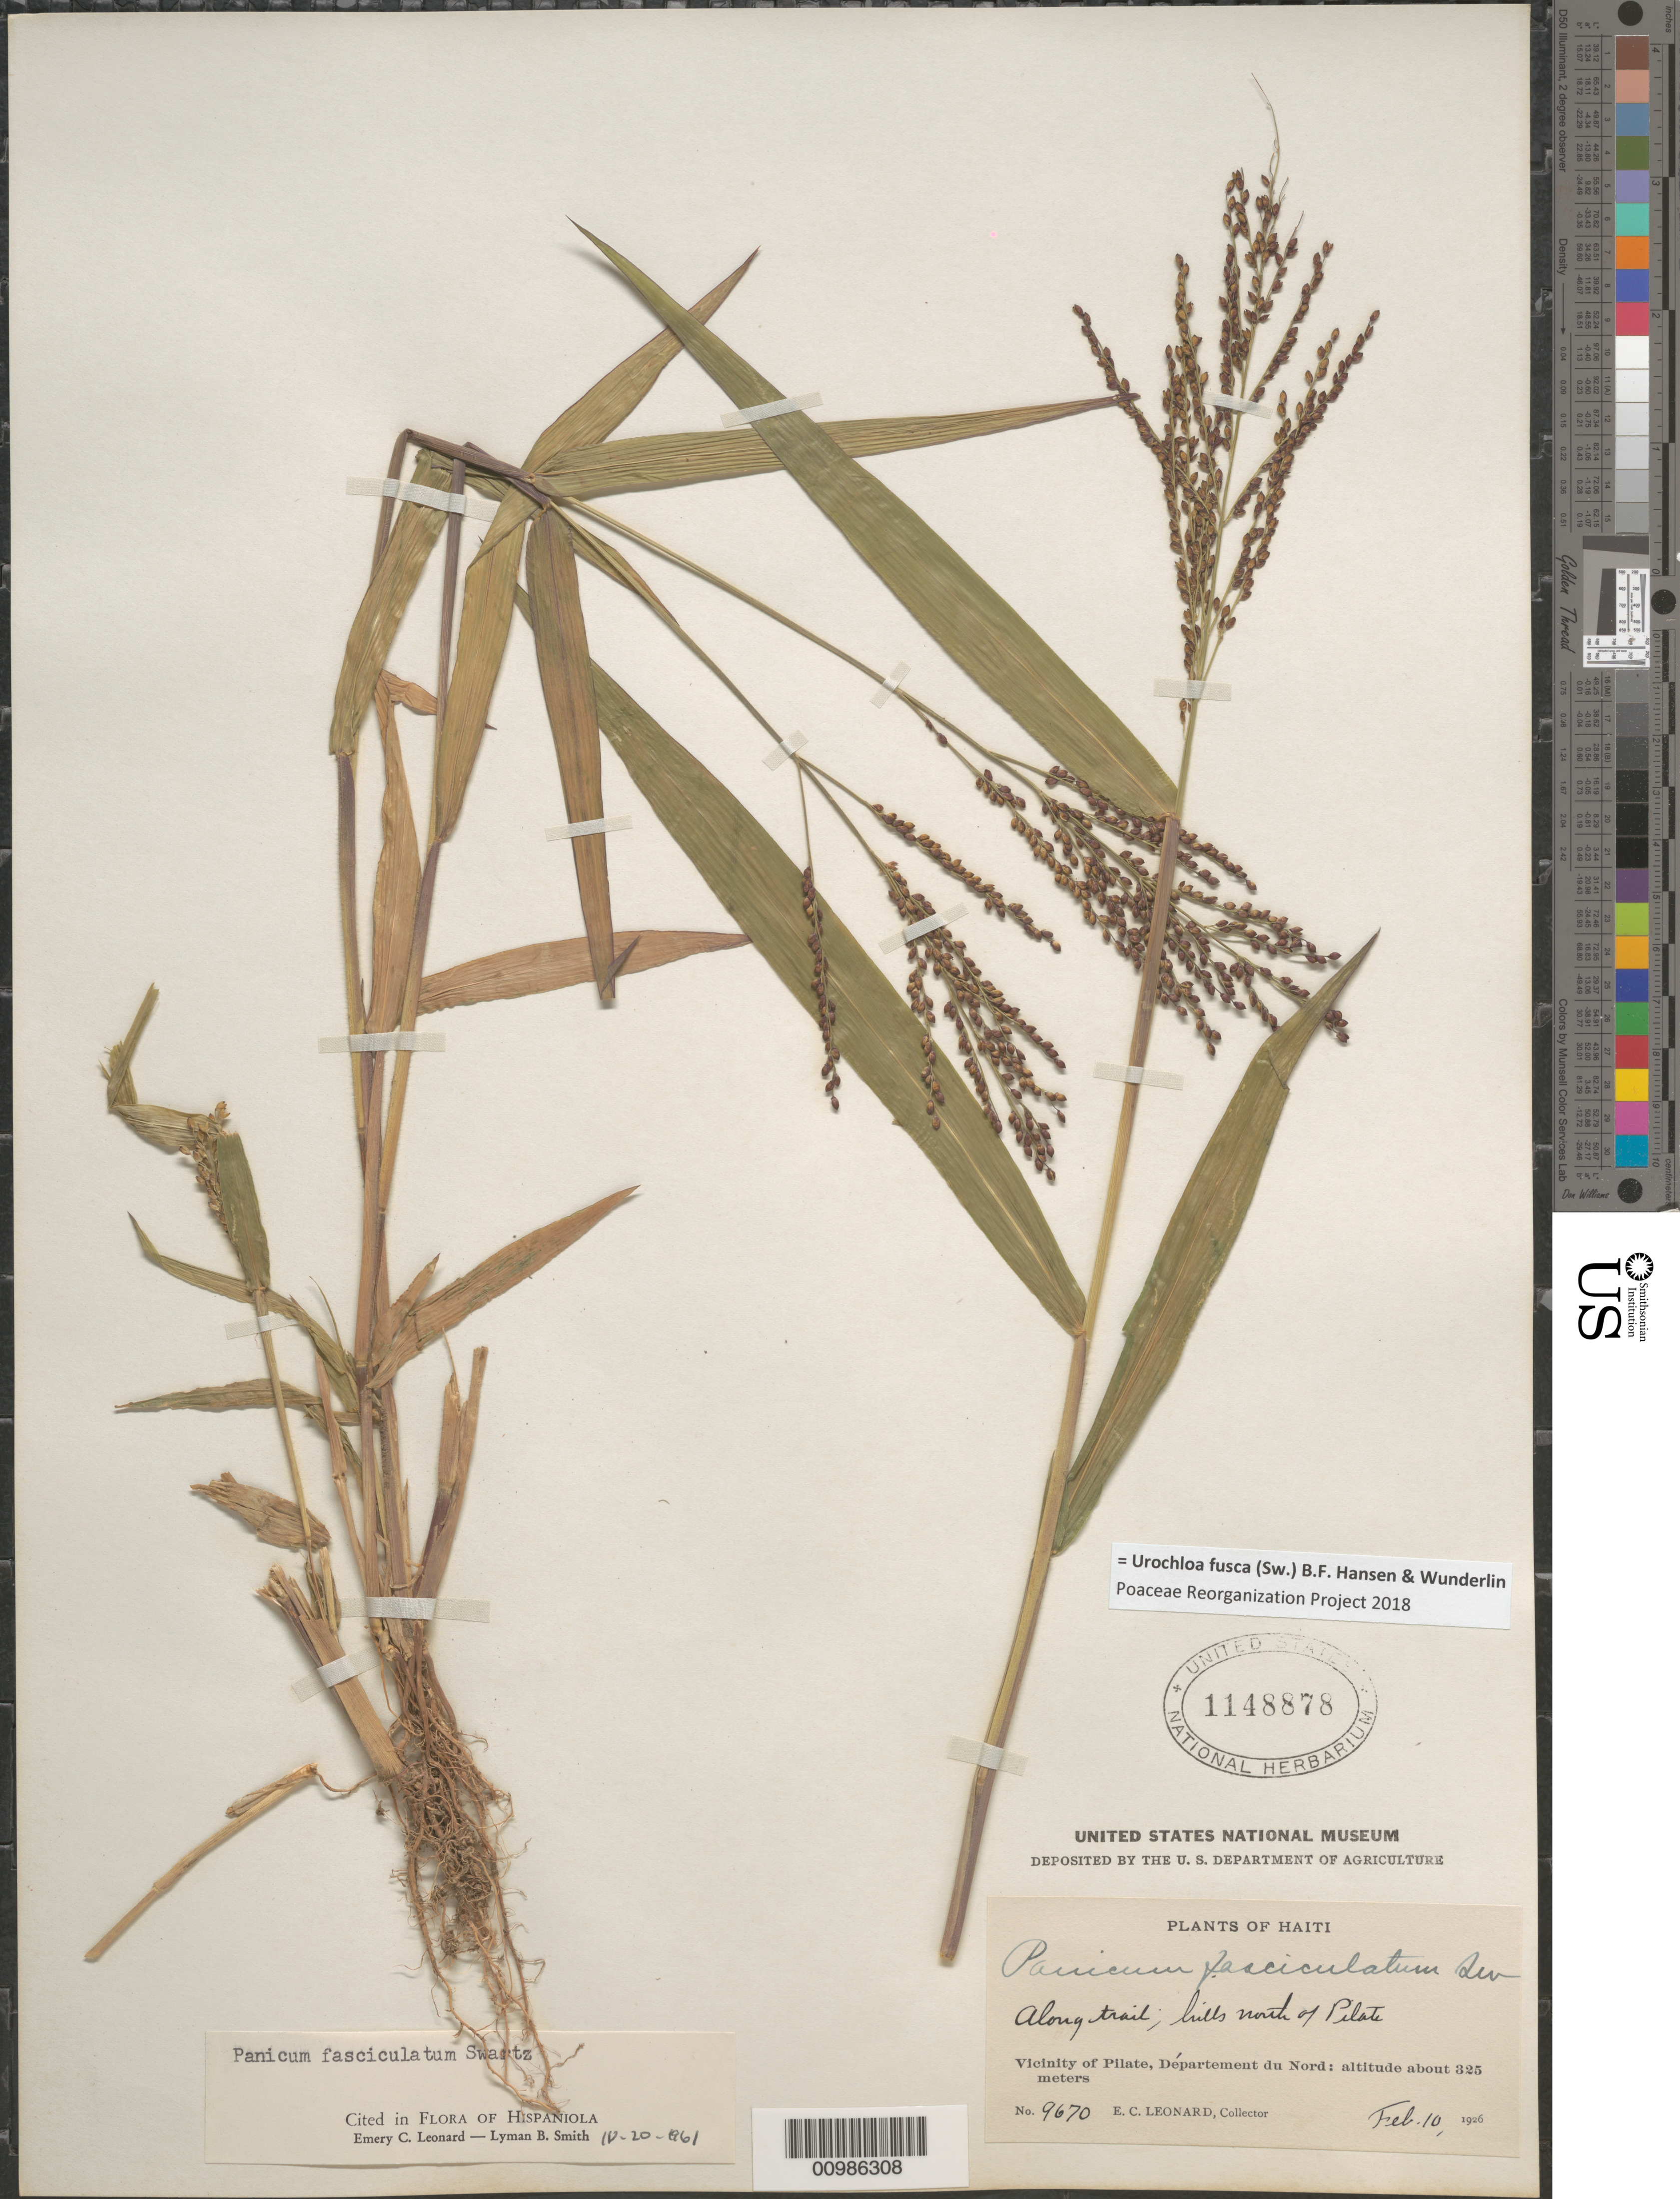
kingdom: Plantae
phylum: Tracheophyta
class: Liliopsida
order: Poales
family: Poaceae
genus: Brachiaria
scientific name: Brachiaria fasciculata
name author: (Sw.) Parodi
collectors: E. C. Leonard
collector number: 9670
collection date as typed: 10 Feb 1926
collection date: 1926-02-10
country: Haiti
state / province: Nord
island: Hispaniola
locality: Vicinity of Pilate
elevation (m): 325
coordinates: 0 N, 0 E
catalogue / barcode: US 1148878